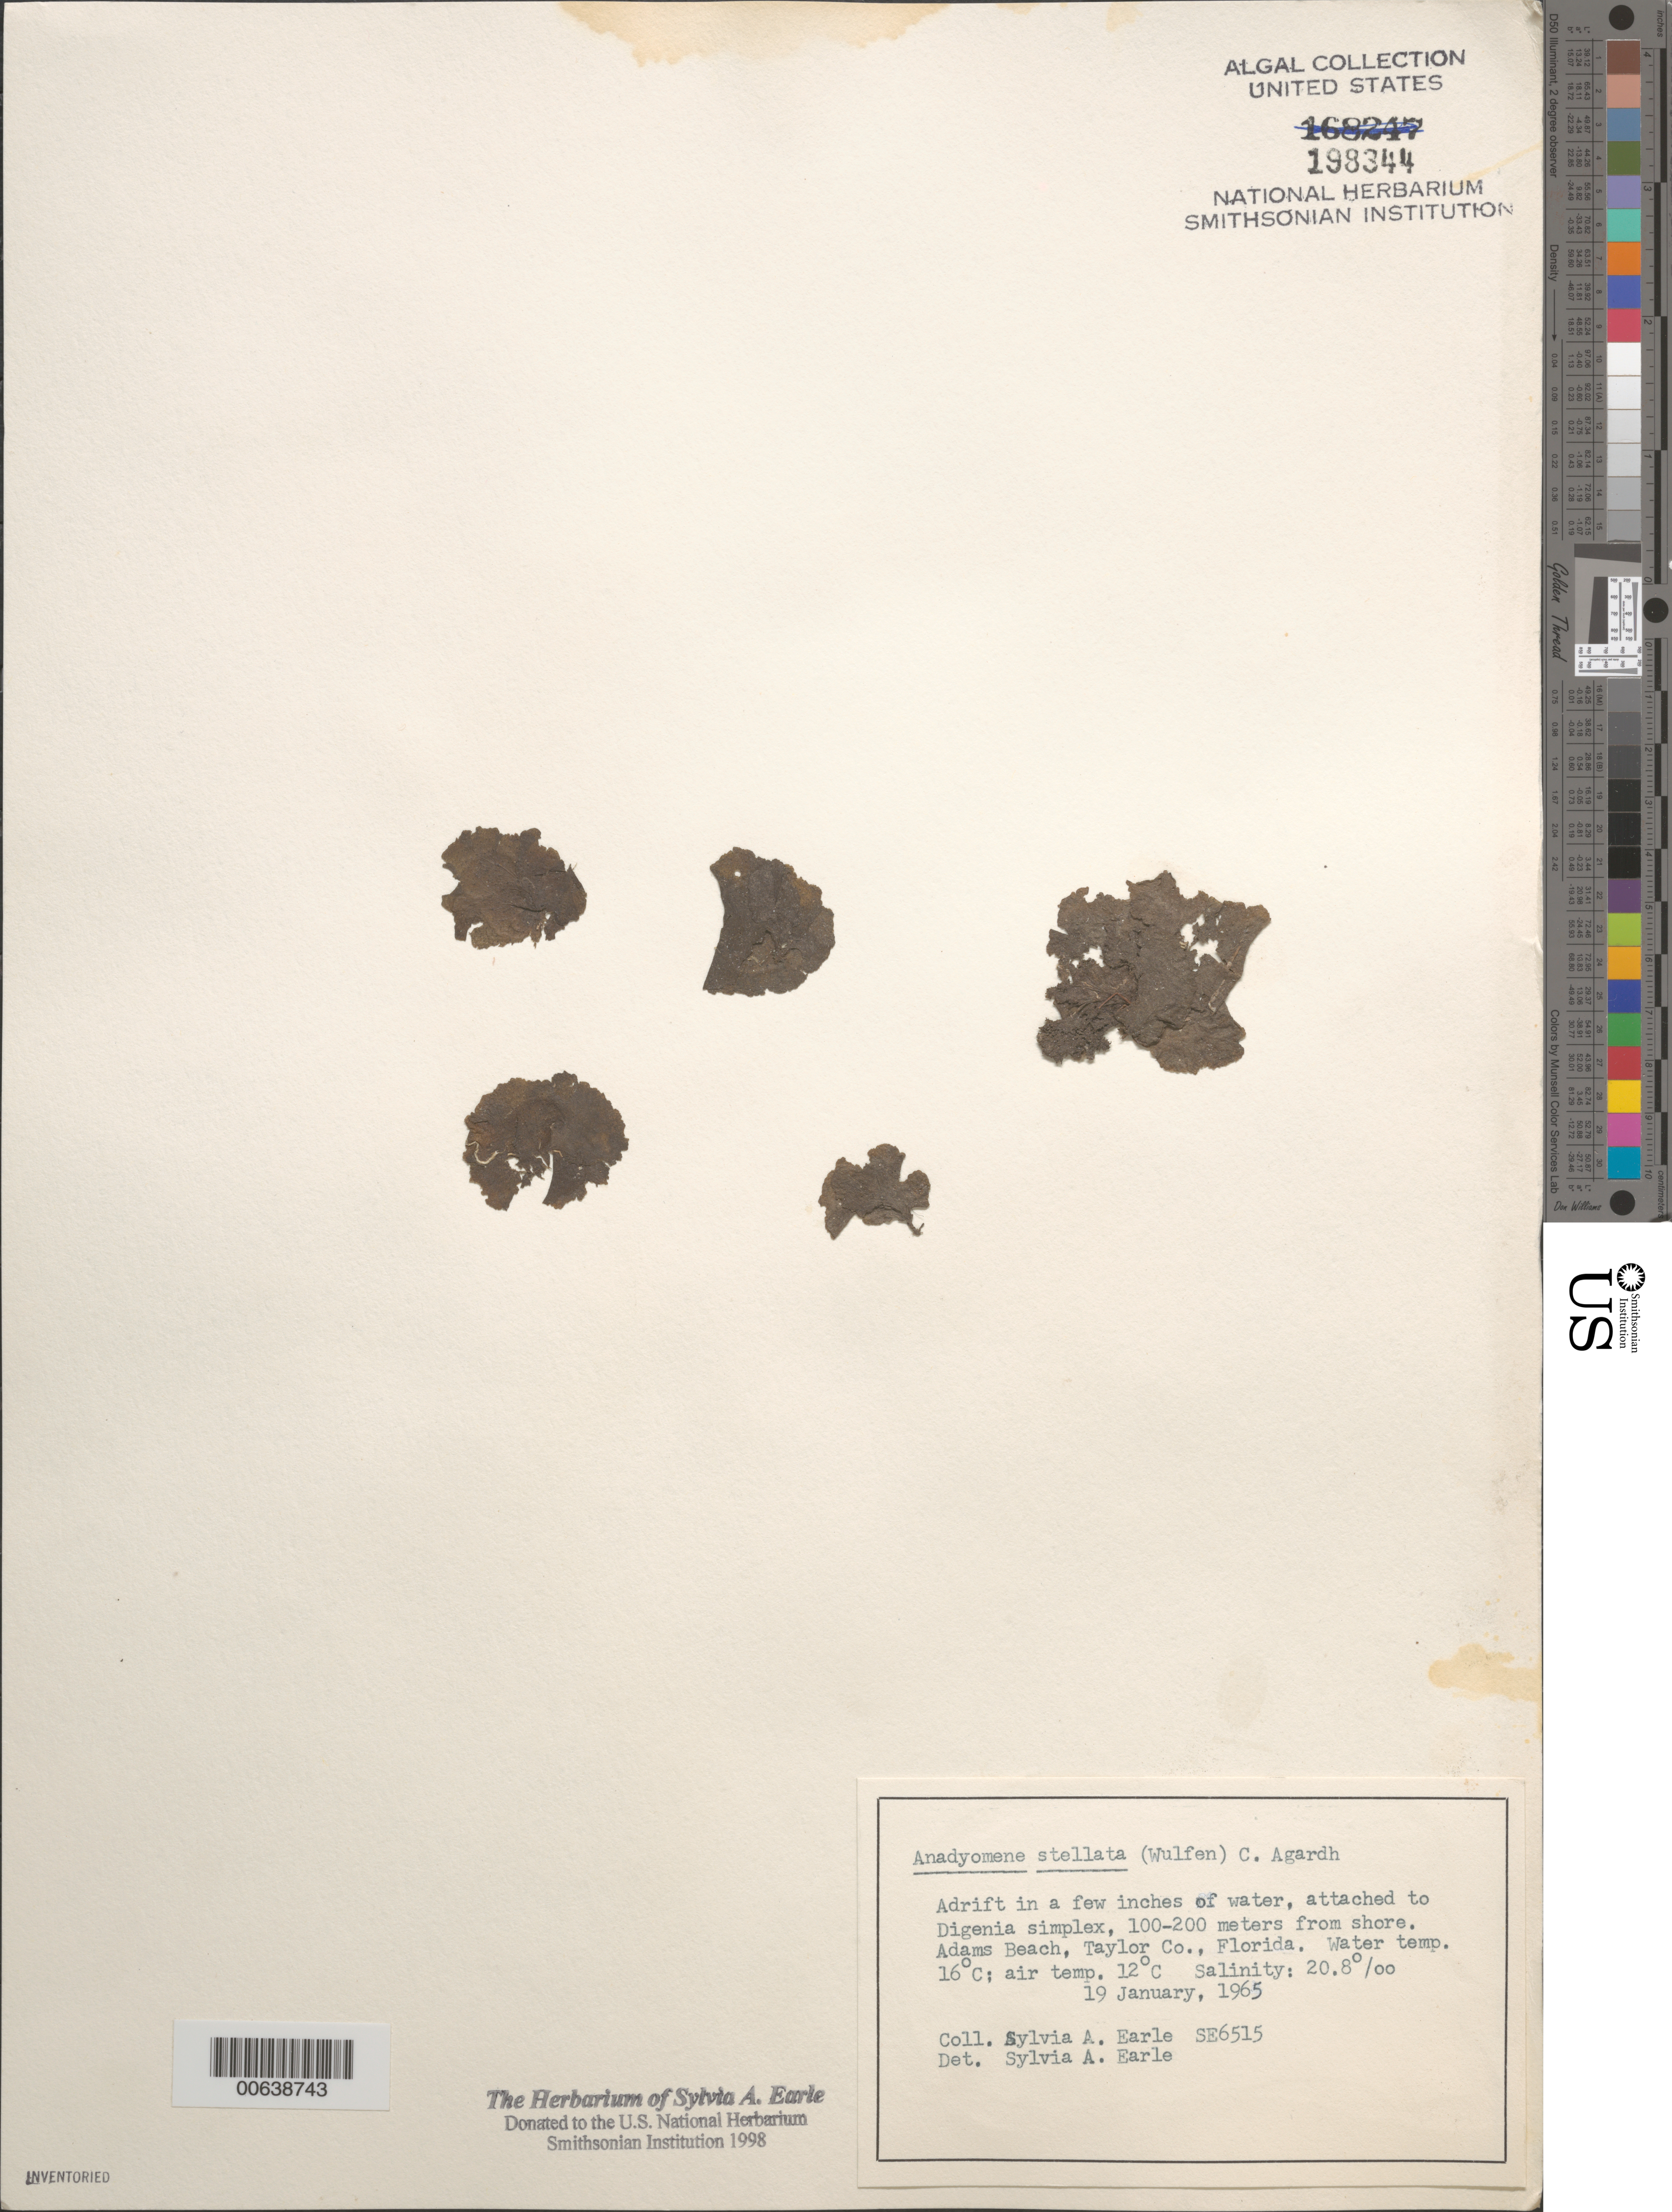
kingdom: Plantae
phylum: Chlorophyta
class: Ulvophyceae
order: Cladophorales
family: Anadyomenaceae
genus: Anadyomene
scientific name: Anadyomene stellata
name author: (Wulfen) C. Agardh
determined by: Earle, S. A.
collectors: S. A. Earle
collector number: Se 6515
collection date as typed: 19 Jan 1965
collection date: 1965-01-19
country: United States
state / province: Florida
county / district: Taylor County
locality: Adams Beach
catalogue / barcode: US 198344